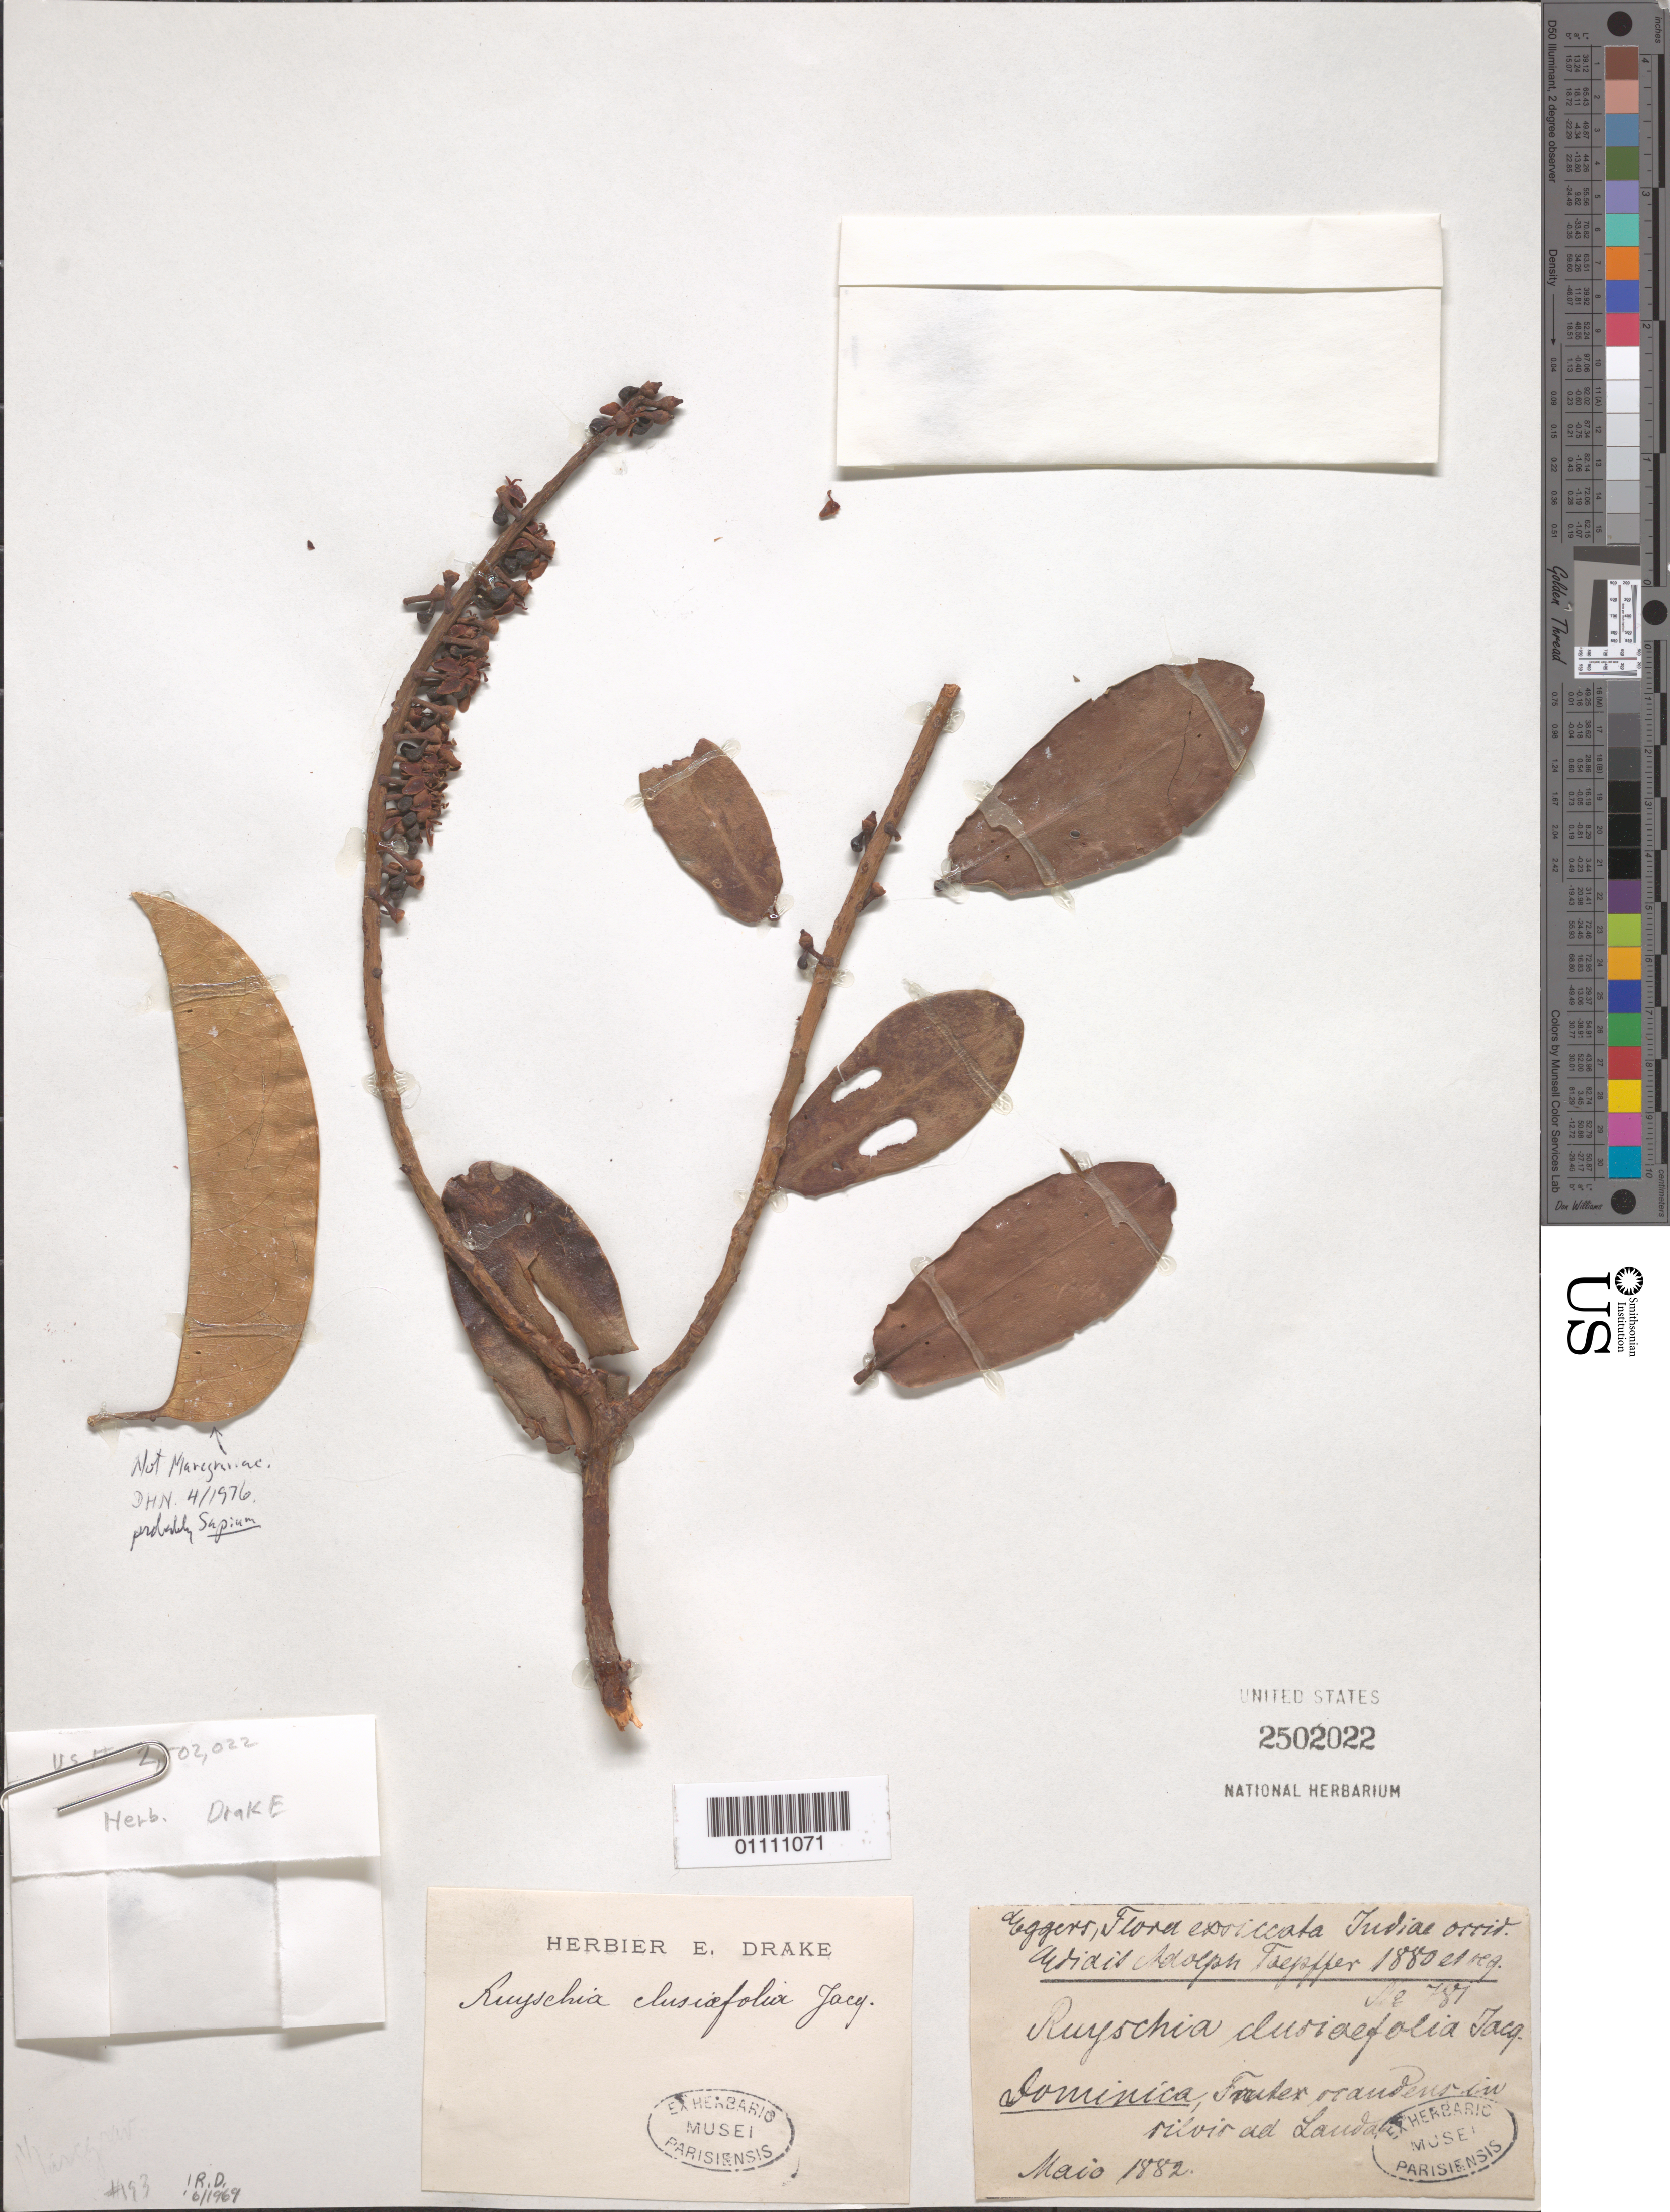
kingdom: Plantae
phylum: Tracheophyta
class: Magnoliopsida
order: Ericales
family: Marcgraviaceae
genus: Ruyschia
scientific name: Ruyschia clusiifolia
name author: Jacq.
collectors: H. F. A. von Eggers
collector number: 787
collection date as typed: May 1882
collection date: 1882-05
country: Dominica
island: Dominica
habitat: in a forest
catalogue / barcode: US 2502022